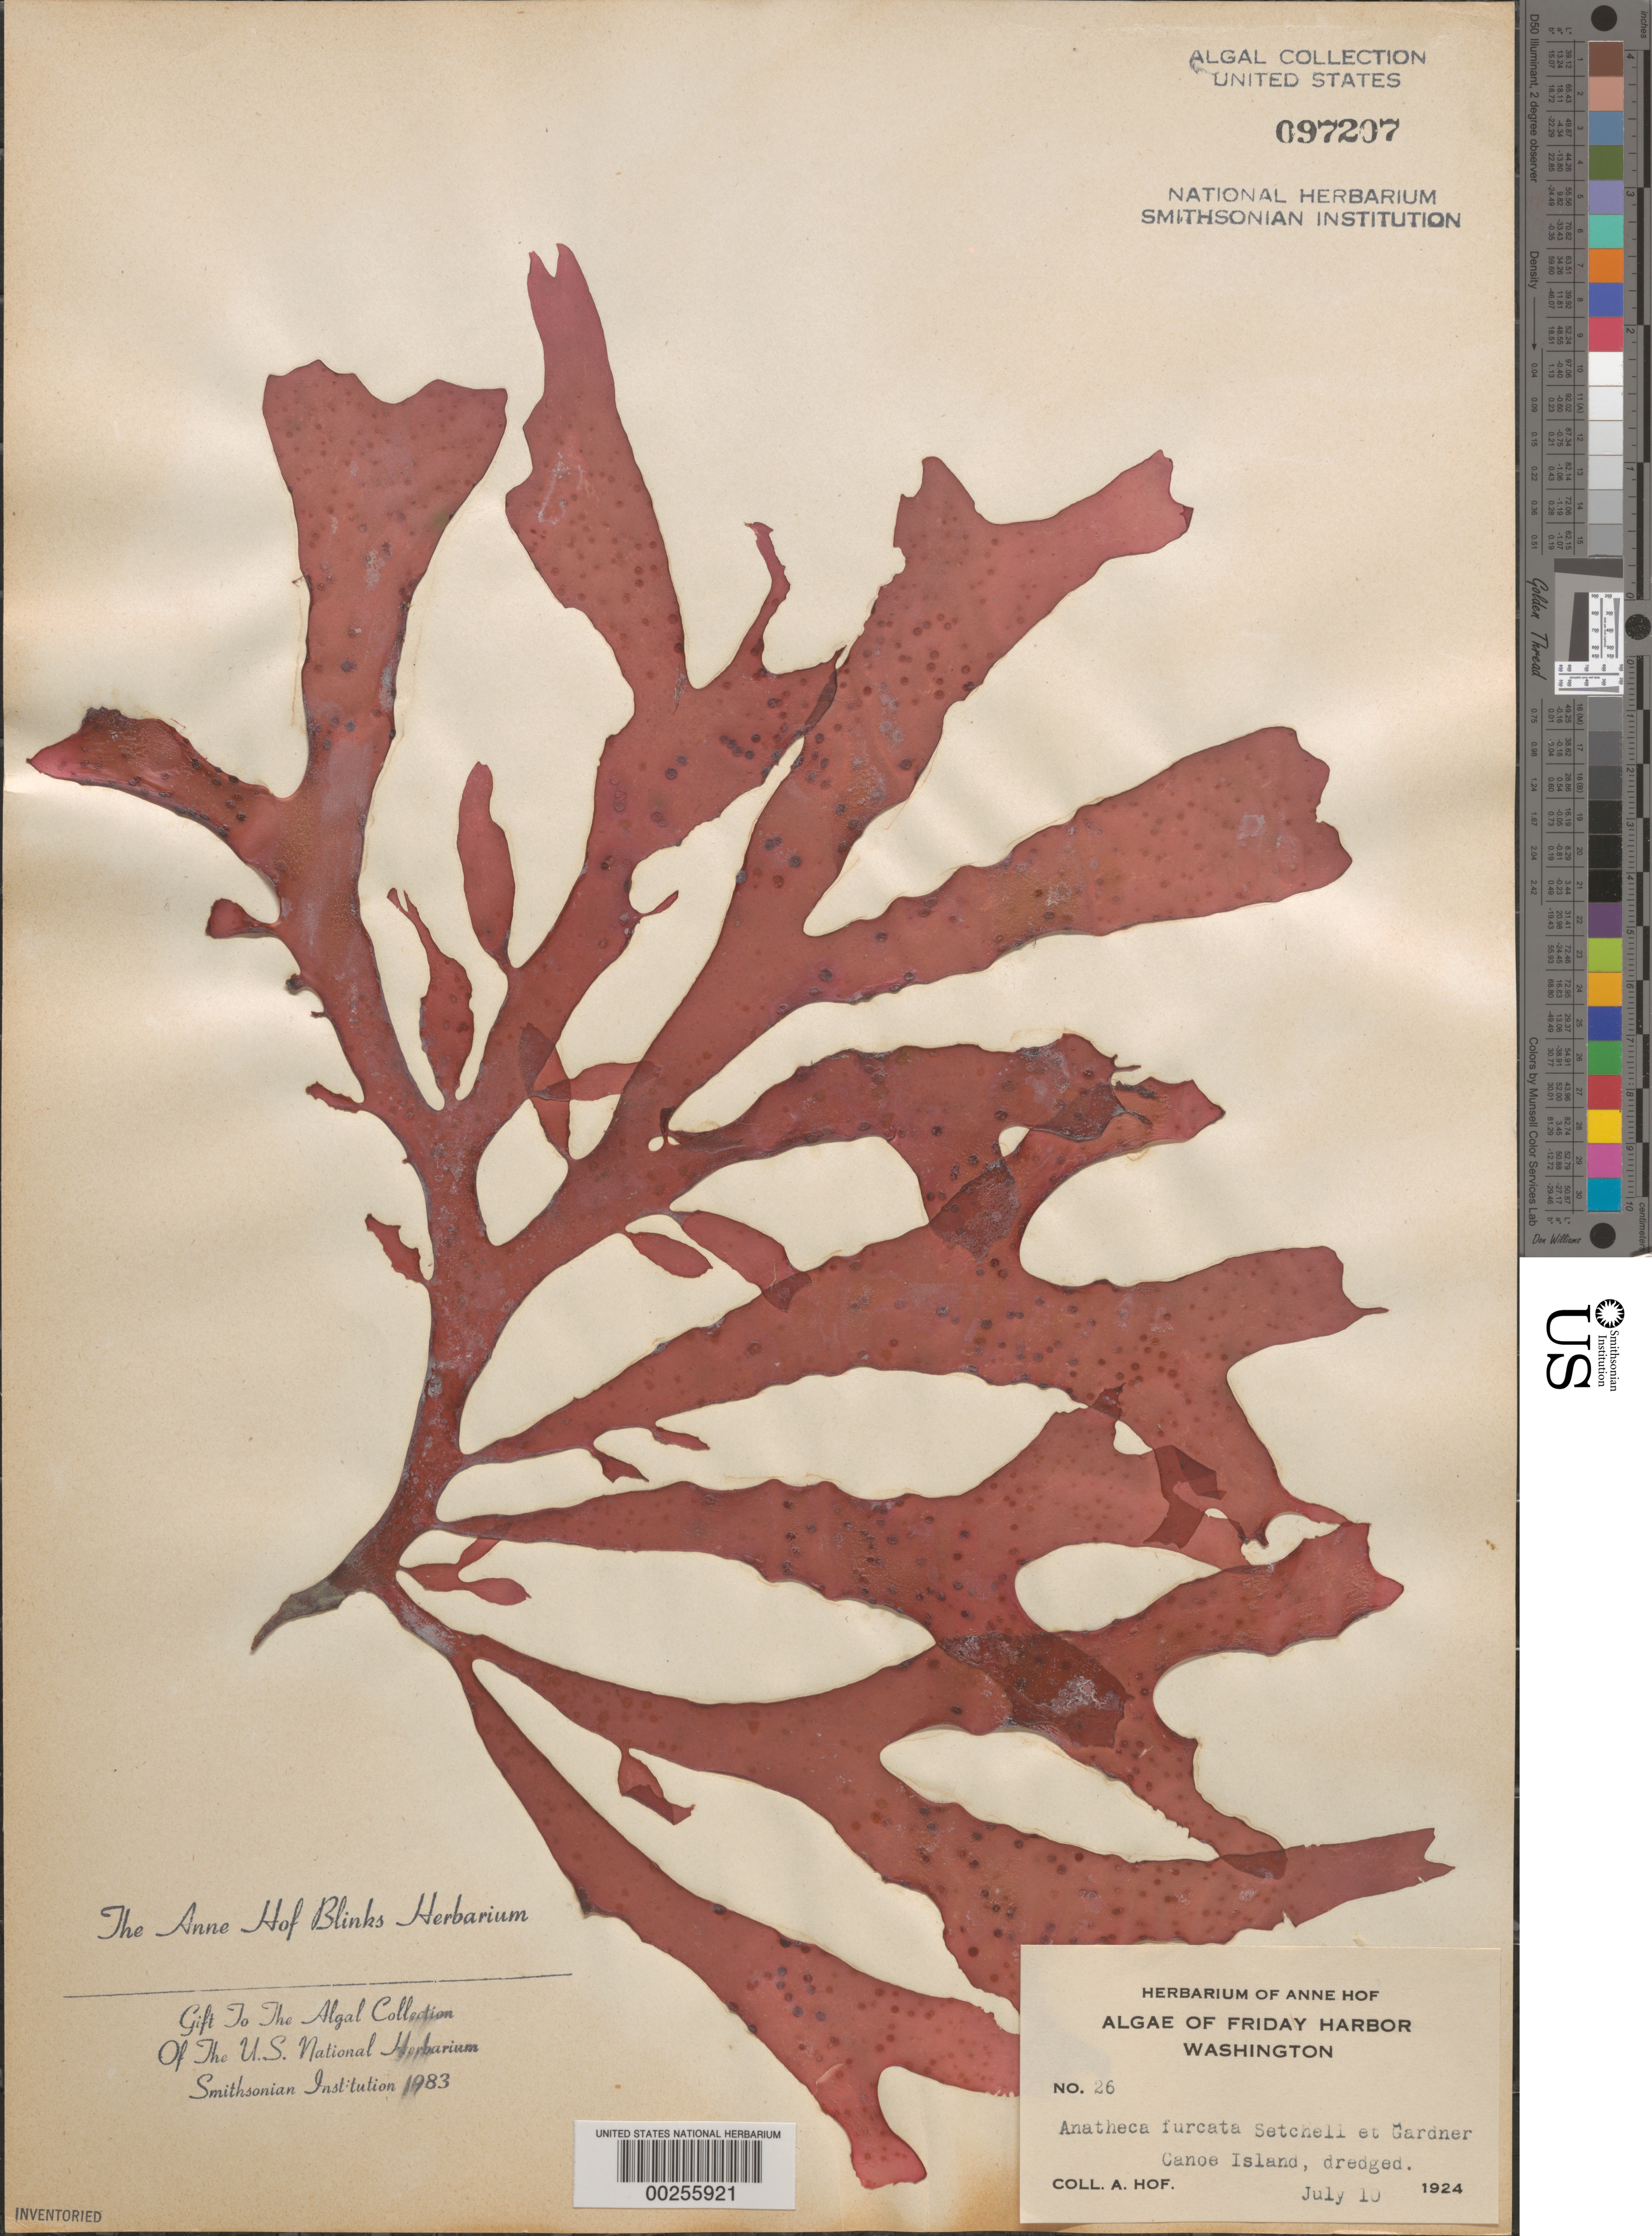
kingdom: Plantae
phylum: Rhodophyta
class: Florideophyceae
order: Gigartinales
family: Solieriaceae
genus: Sarcodiotheca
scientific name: Sarcodiotheca furcata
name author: (Setch. & N.L. Gardner) Kylin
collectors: A. Blinks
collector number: AHB 26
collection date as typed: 10 Jul 1924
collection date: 1924-07-10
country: United States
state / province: Washington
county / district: San Juan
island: Canoe Island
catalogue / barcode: US 97207